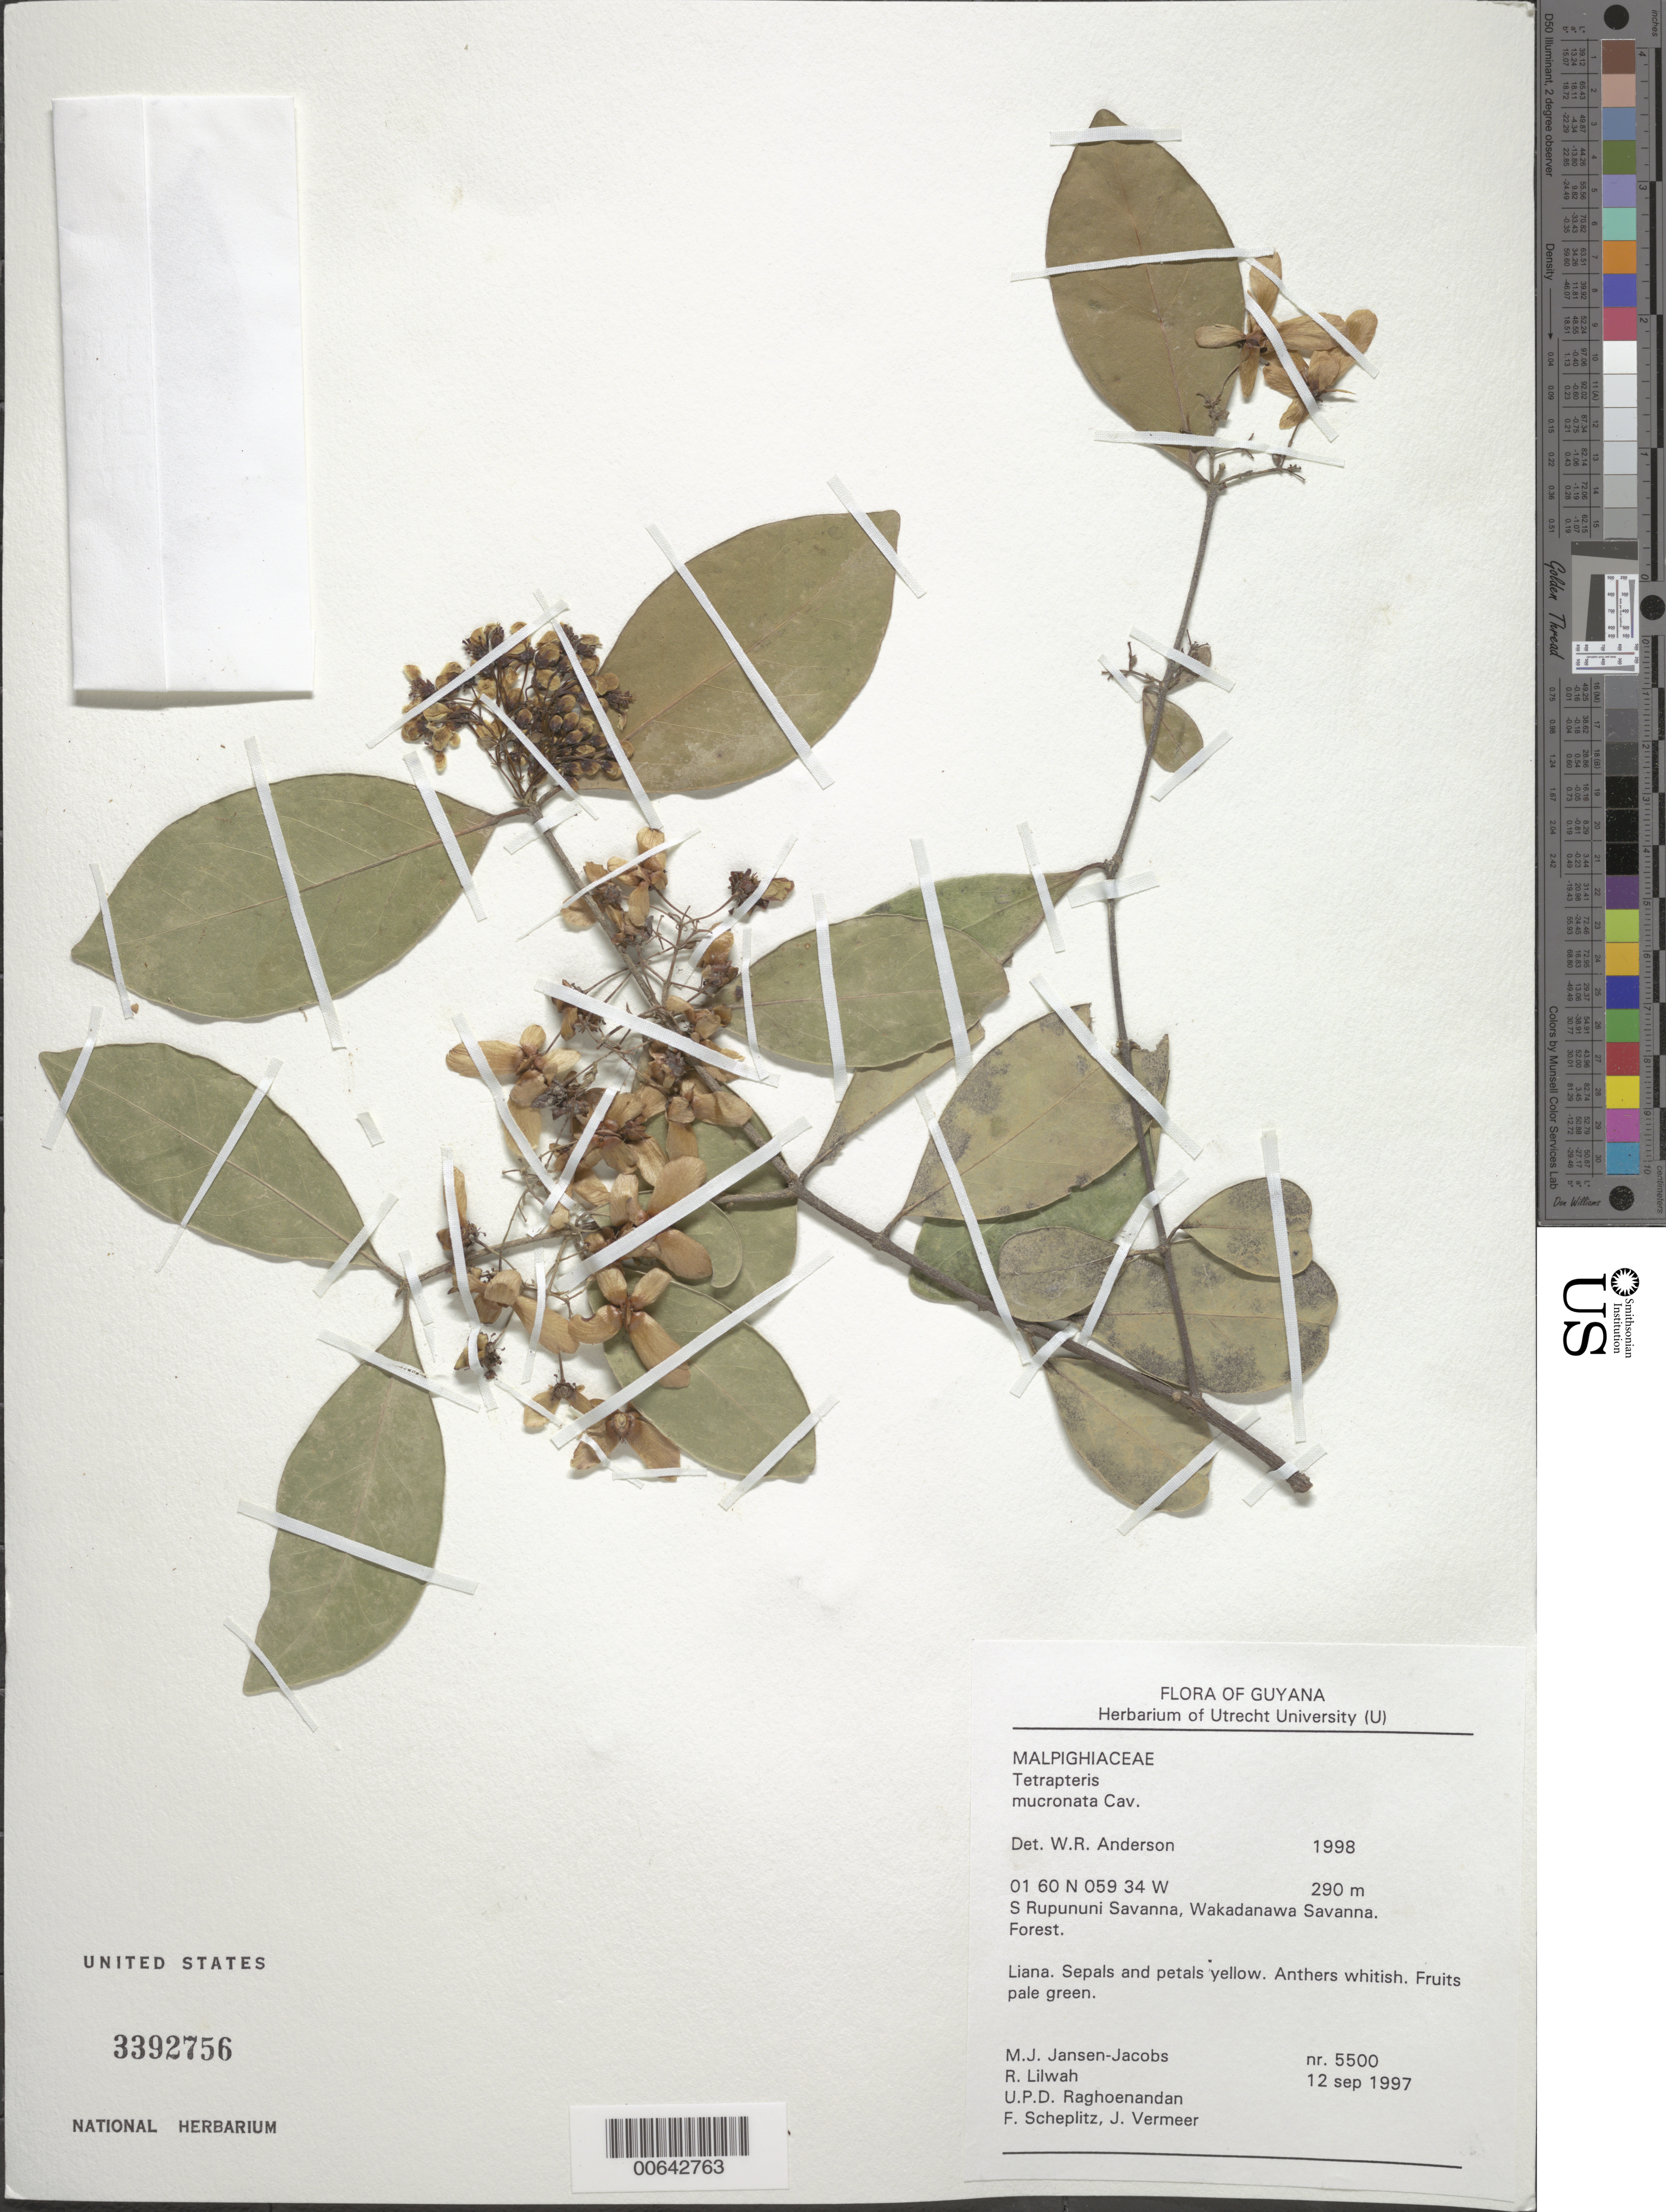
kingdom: Plantae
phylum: Tracheophyta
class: Magnoliopsida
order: Malpighiales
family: Malpighiaceae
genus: Tetrapterys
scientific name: Tetrapterys mucronata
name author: Cav.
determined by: Anderson, W. R., (MICH), University of Michigan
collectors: M. J. Jansen-Jacobs, R. Lilwah, U. Raghoenandan, F. Scheplitz & J. Vermeer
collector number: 5500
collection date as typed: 12-Sep-97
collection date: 1997-09-12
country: Guyana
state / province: U. Takutu-U. Essequibo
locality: S. Rupununi savanna, Wakadanawa Savanna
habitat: Forest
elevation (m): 290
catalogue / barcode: US 3392756